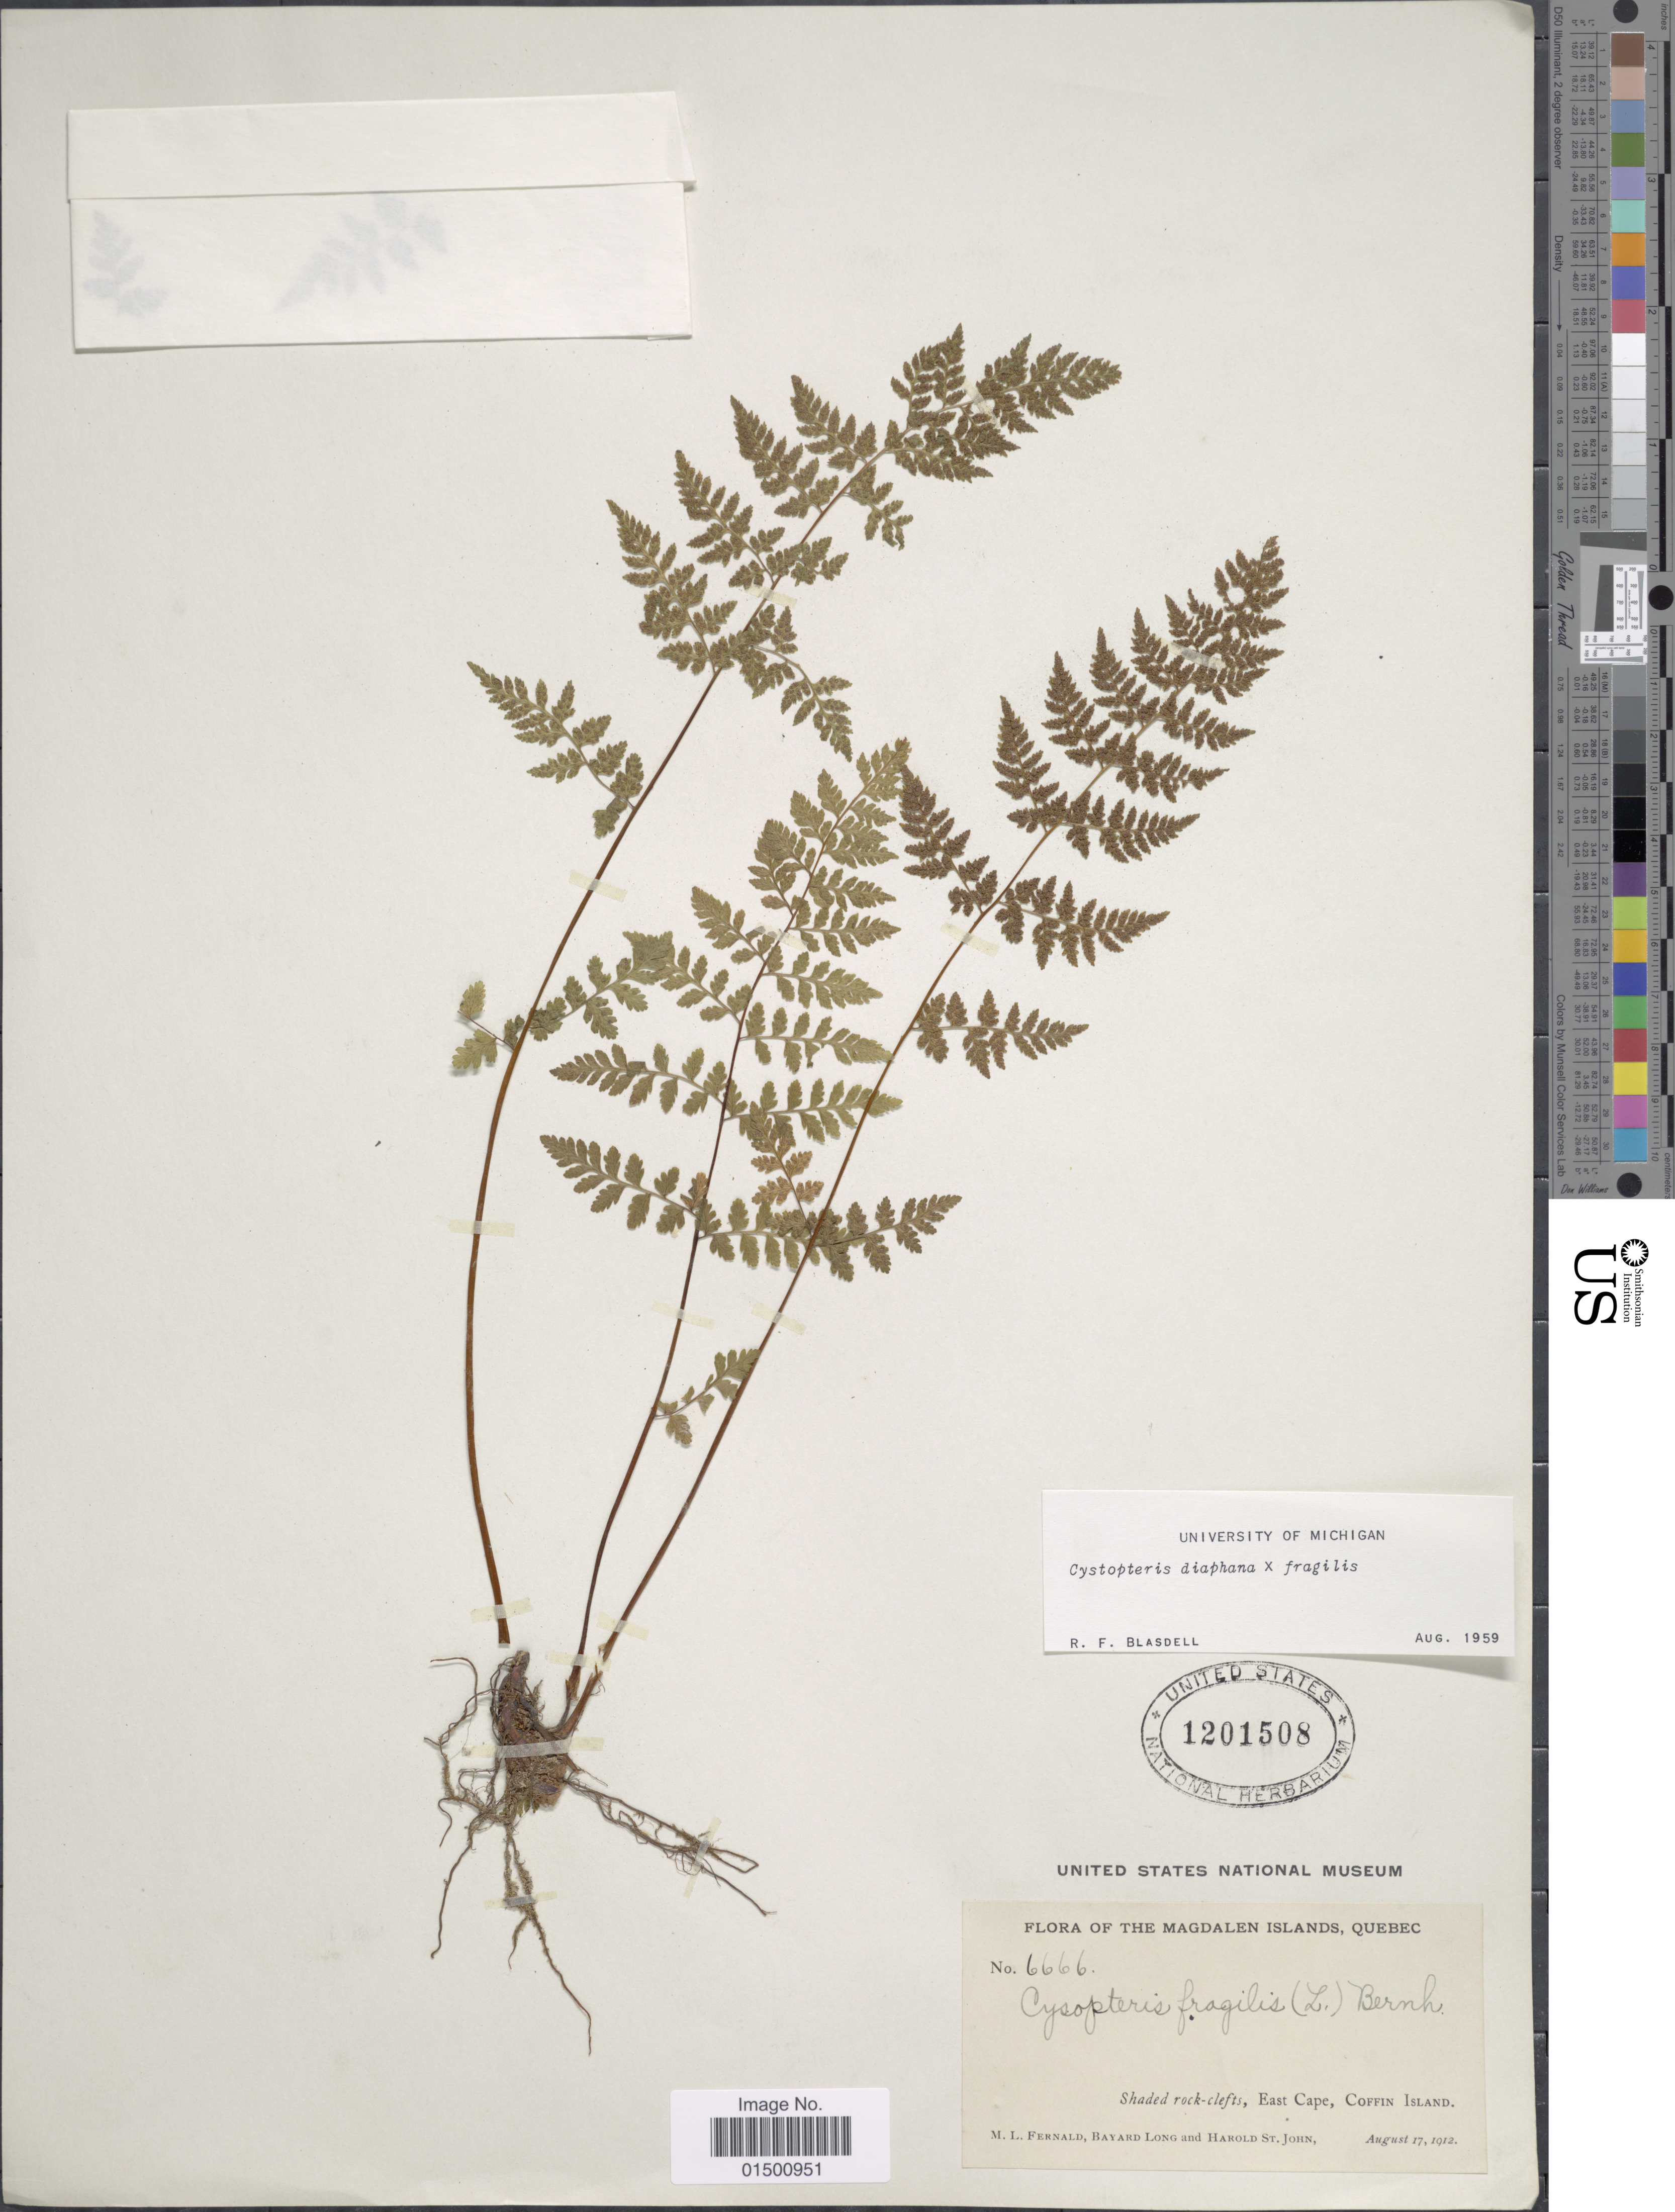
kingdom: Plantae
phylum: Tracheophyta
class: Polypodiopsida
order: Polypodiales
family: Cystopteridaceae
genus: Cystopteris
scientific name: Cystopteris diaphana x C. fragilis (L.) Bernh.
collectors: M. L. Fernald, B. Long & H. St John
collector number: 6666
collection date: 1912-08-17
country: Canada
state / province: Quebec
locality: Magdalen Islands, East Cape, Coffin Island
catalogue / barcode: US 1201508